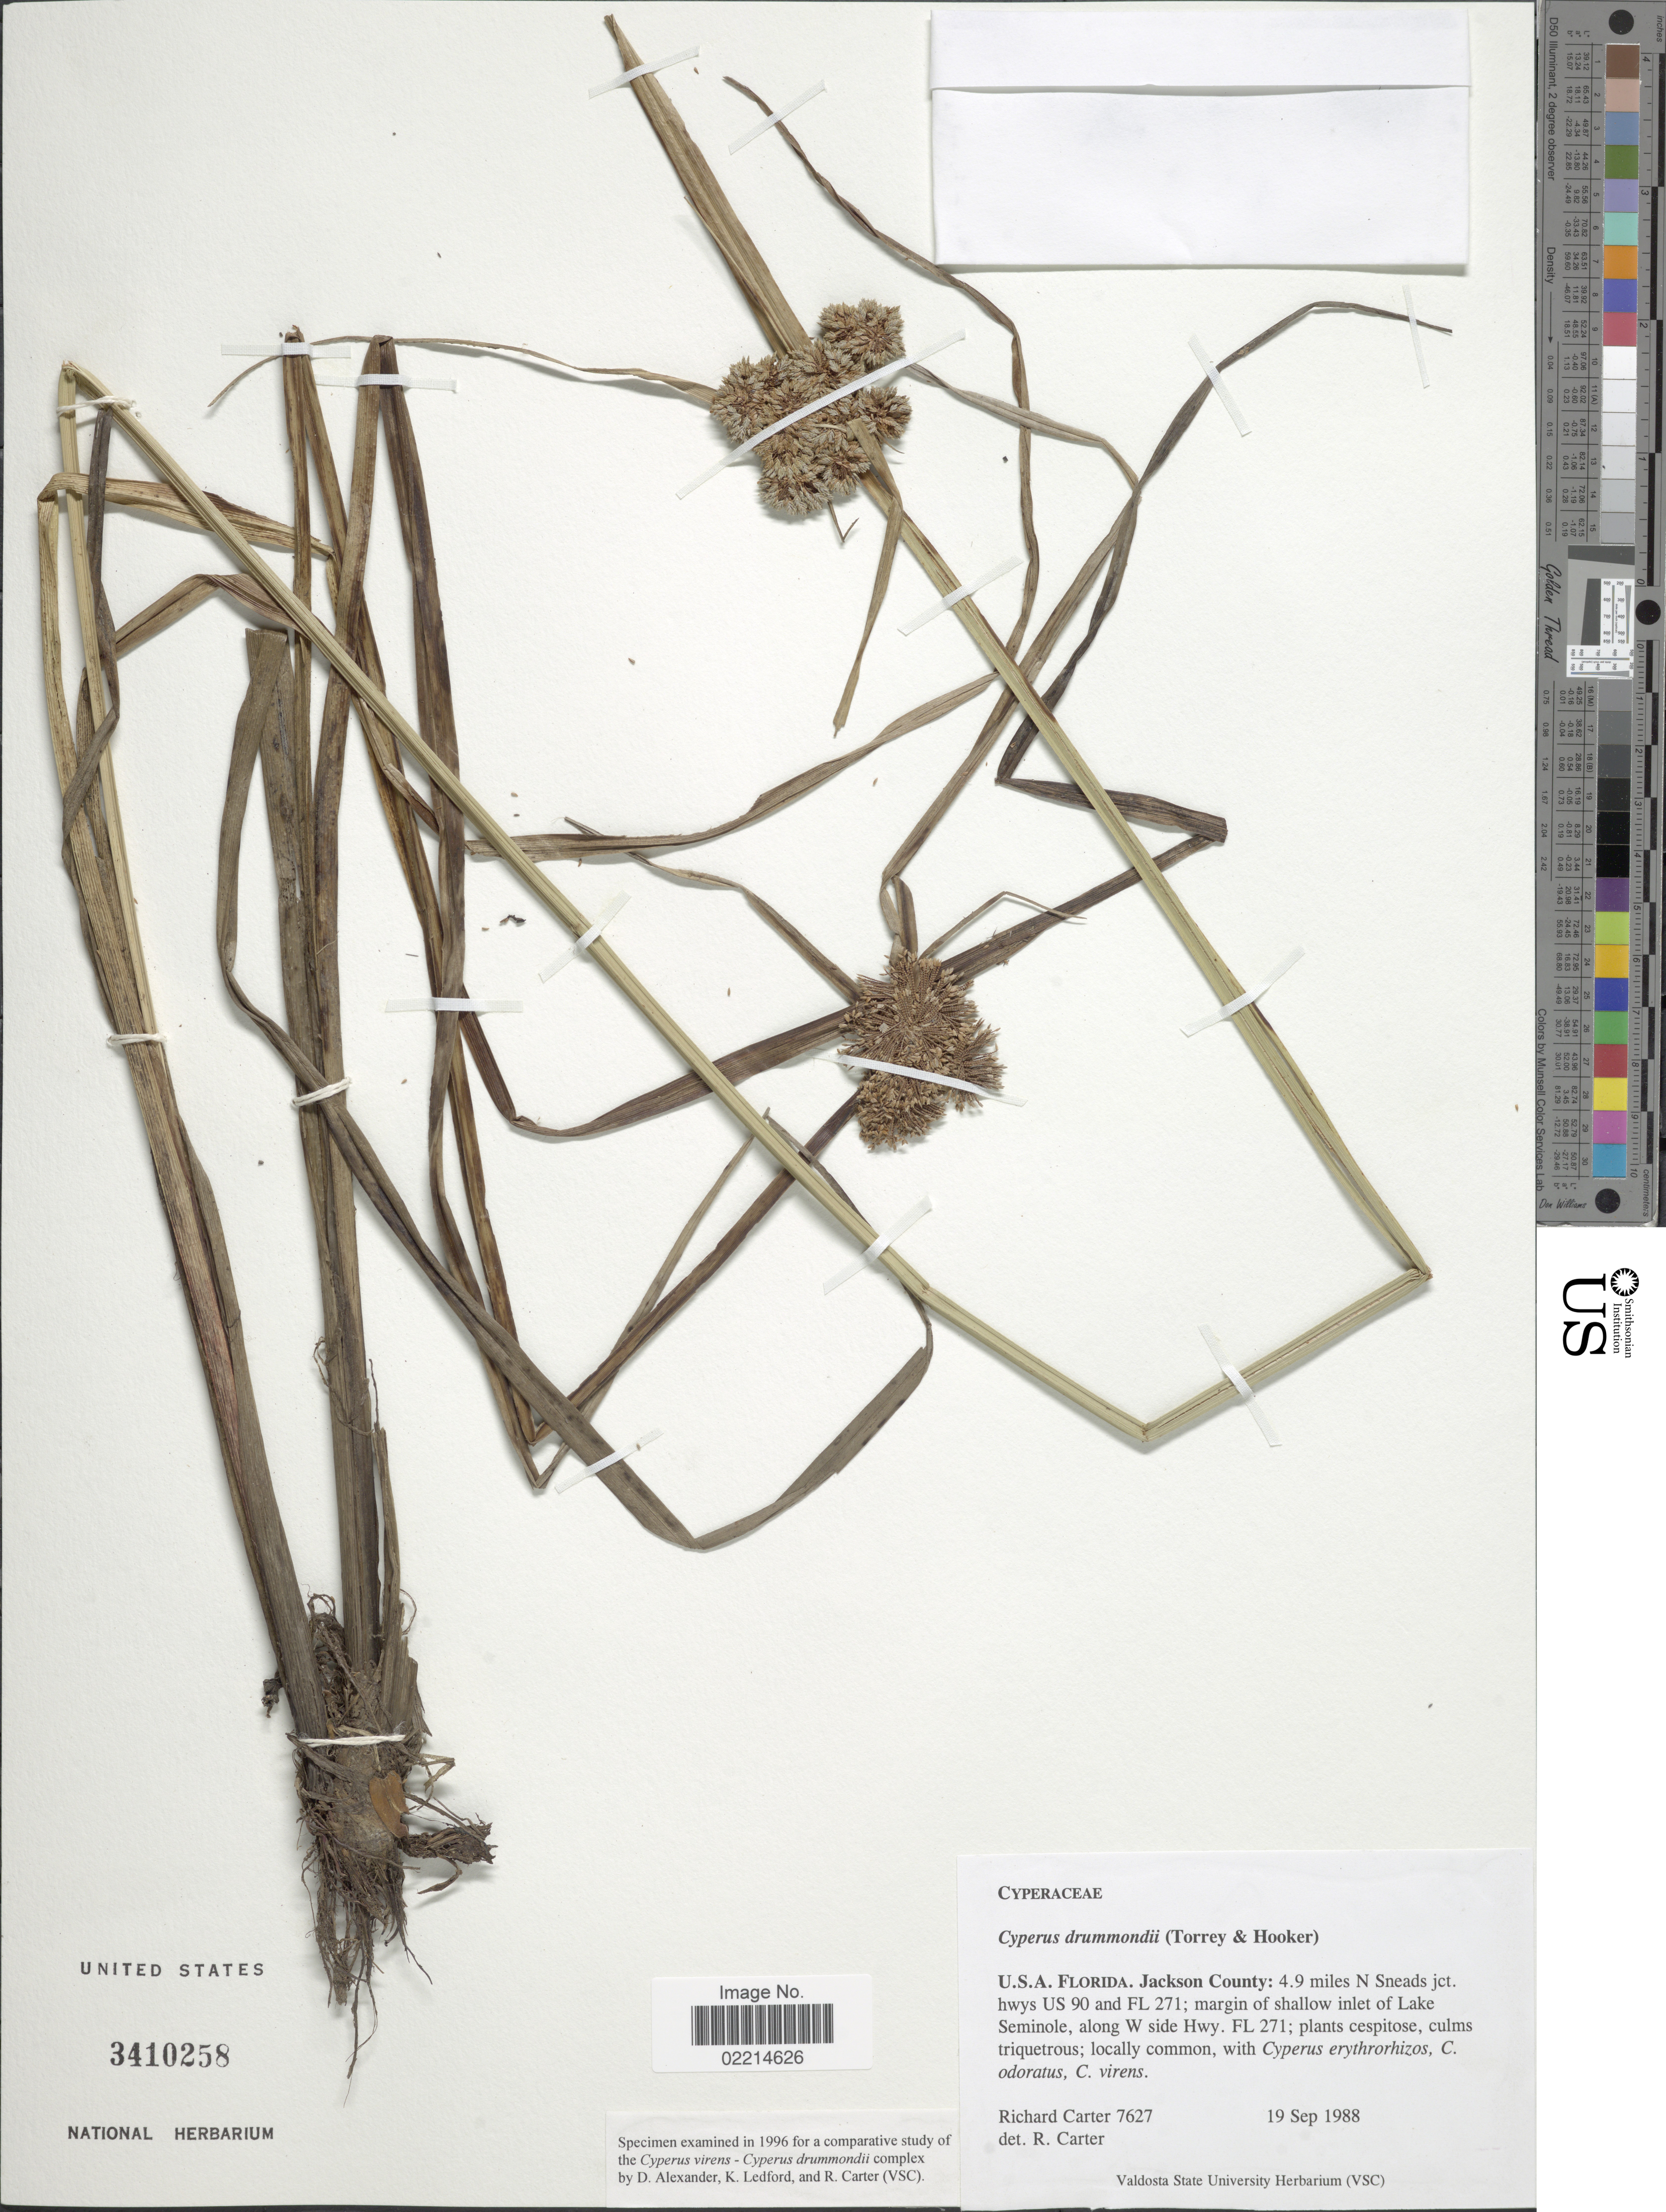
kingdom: Plantae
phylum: Tracheophyta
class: Liliopsida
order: Poales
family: Cyperaceae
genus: Cyperus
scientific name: Cyperus drummondii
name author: Torr. & Hook.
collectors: R. Carter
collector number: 7627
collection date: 1988-09-19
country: United States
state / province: Florida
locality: Jackson County: 4.9 miles N Sneads jct. hwys US 90 and FL 271; margin of shallow inlet of Lake Seminole, along W side Hwy. FL 271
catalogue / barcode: US 3410258